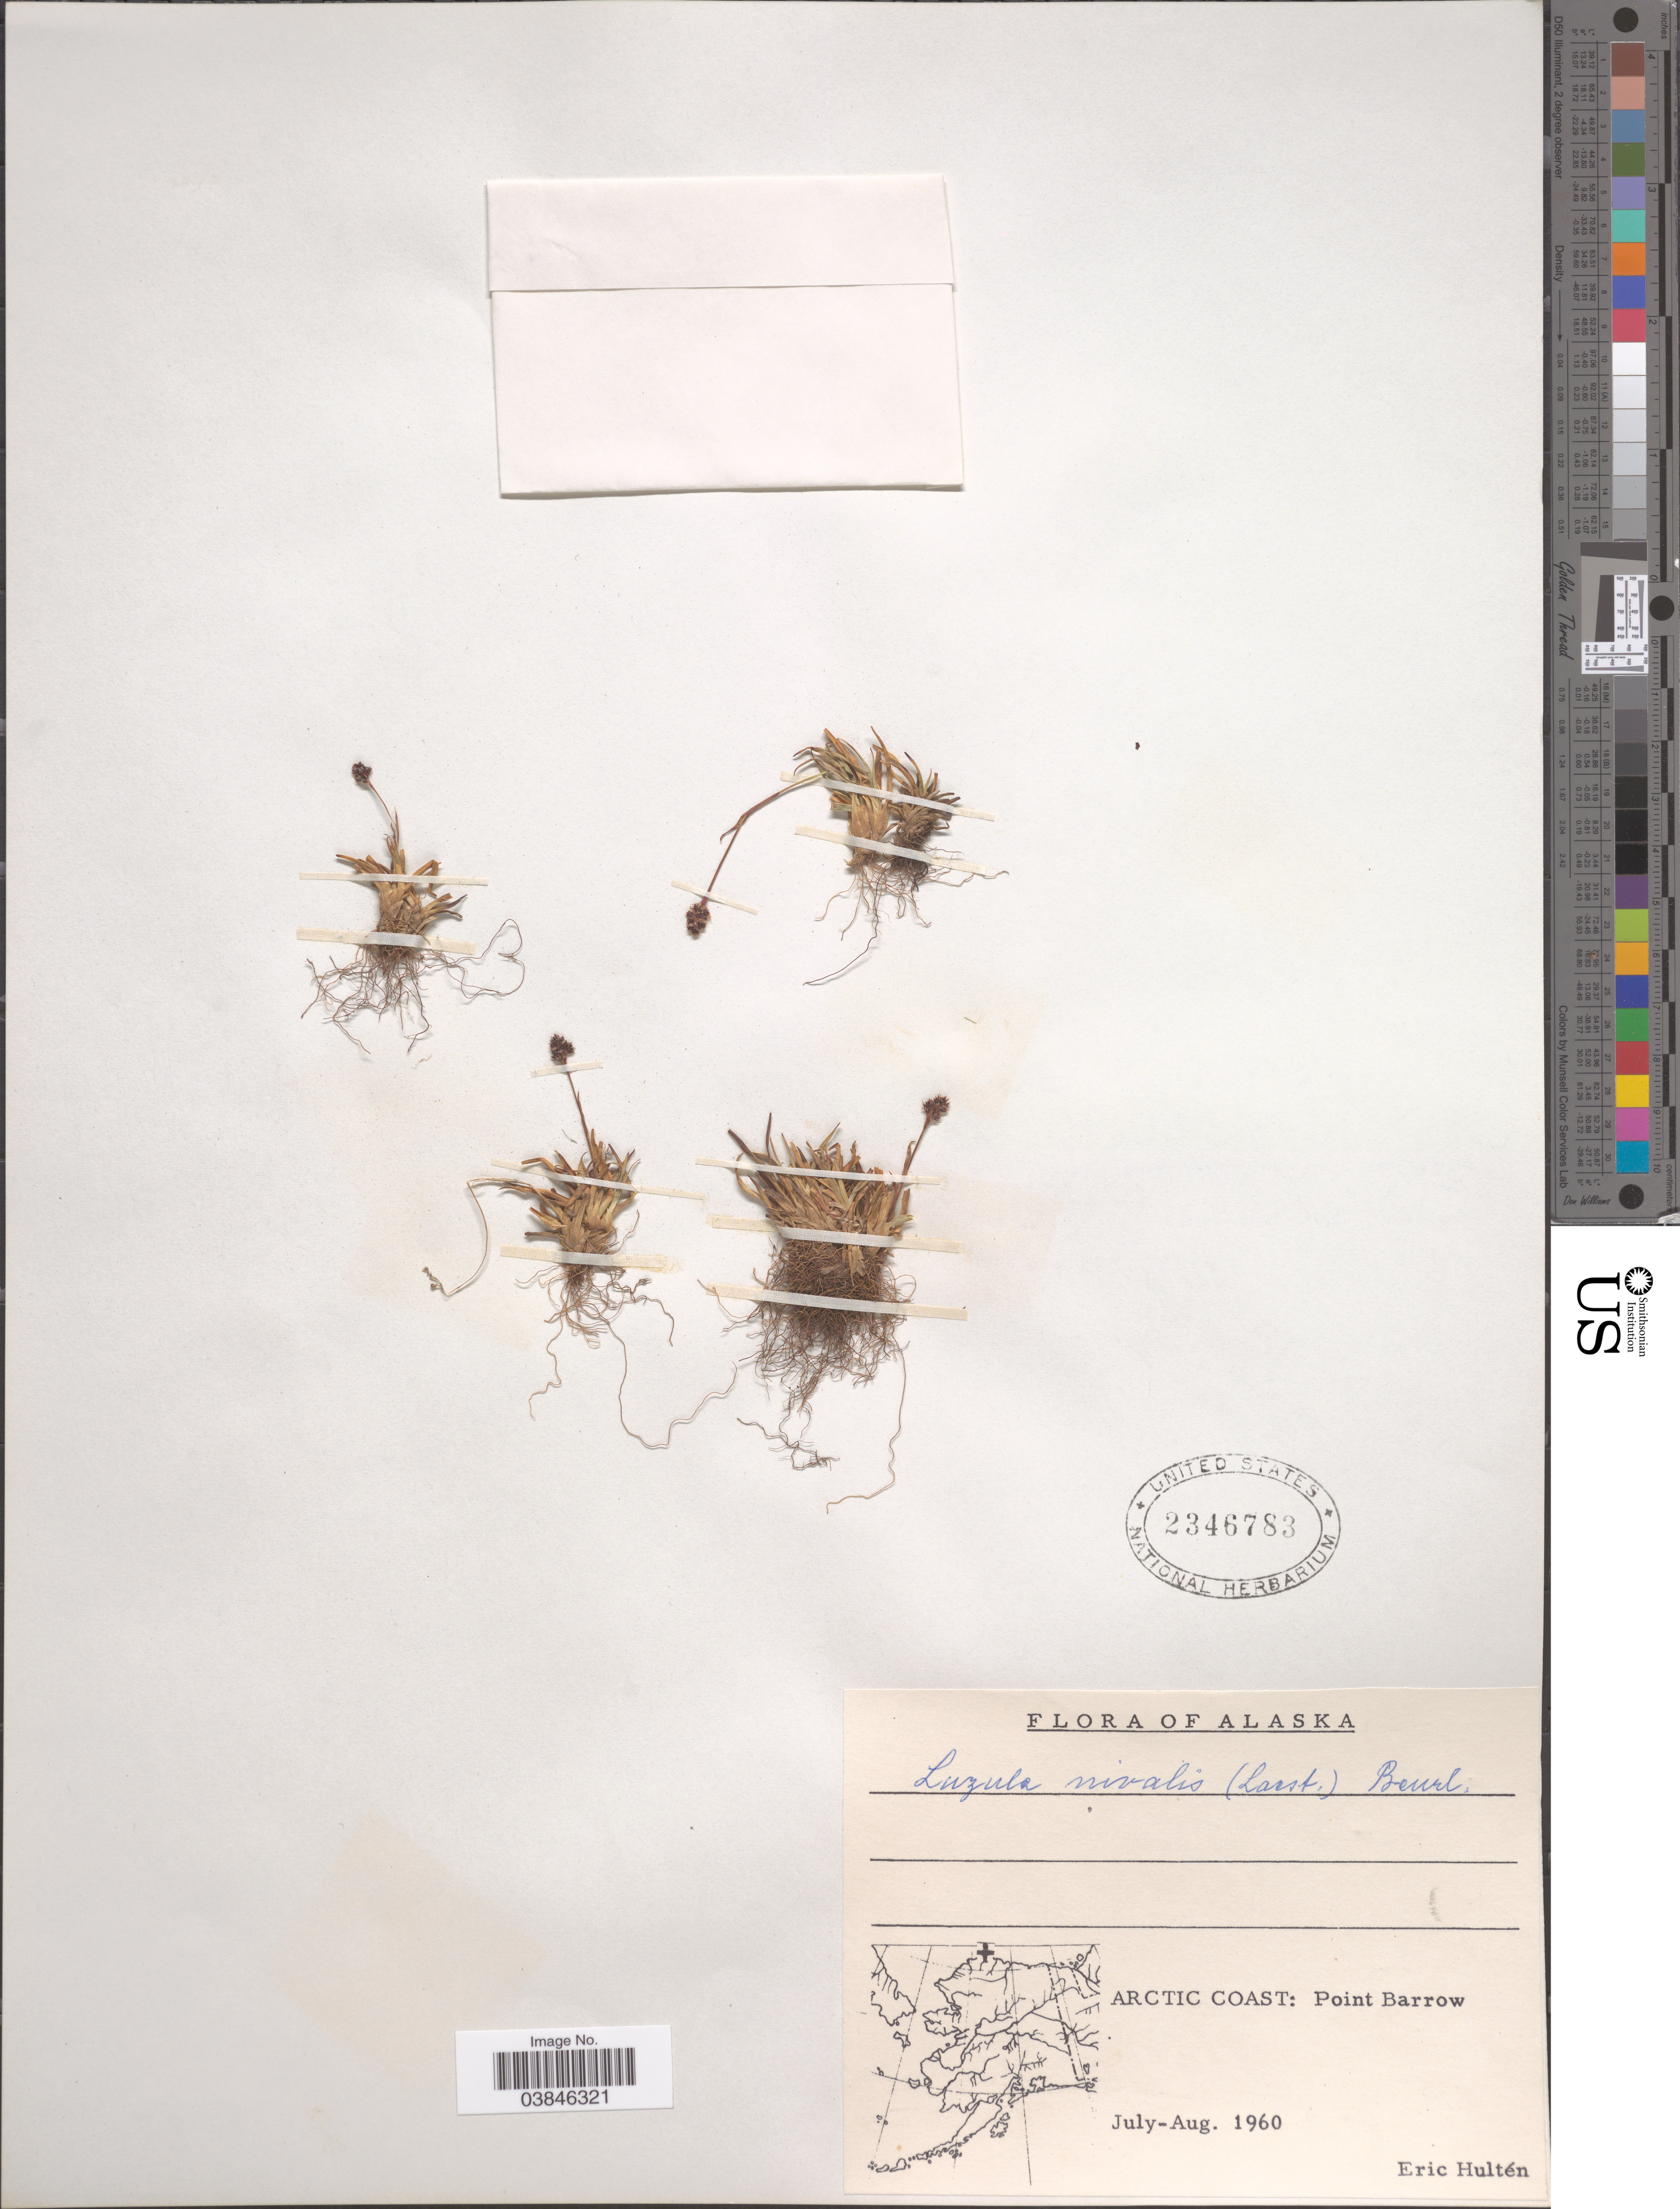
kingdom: Plantae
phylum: Tracheophyta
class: Liliopsida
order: Poales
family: Juncaceae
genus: Luzula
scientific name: Luzula nivalis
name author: (Laest.) Spreng.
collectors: E. G. Hultén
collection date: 1960-07/1960-08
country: United States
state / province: Alaska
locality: Arctic Coast: Point Barrow.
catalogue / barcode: US 2346783